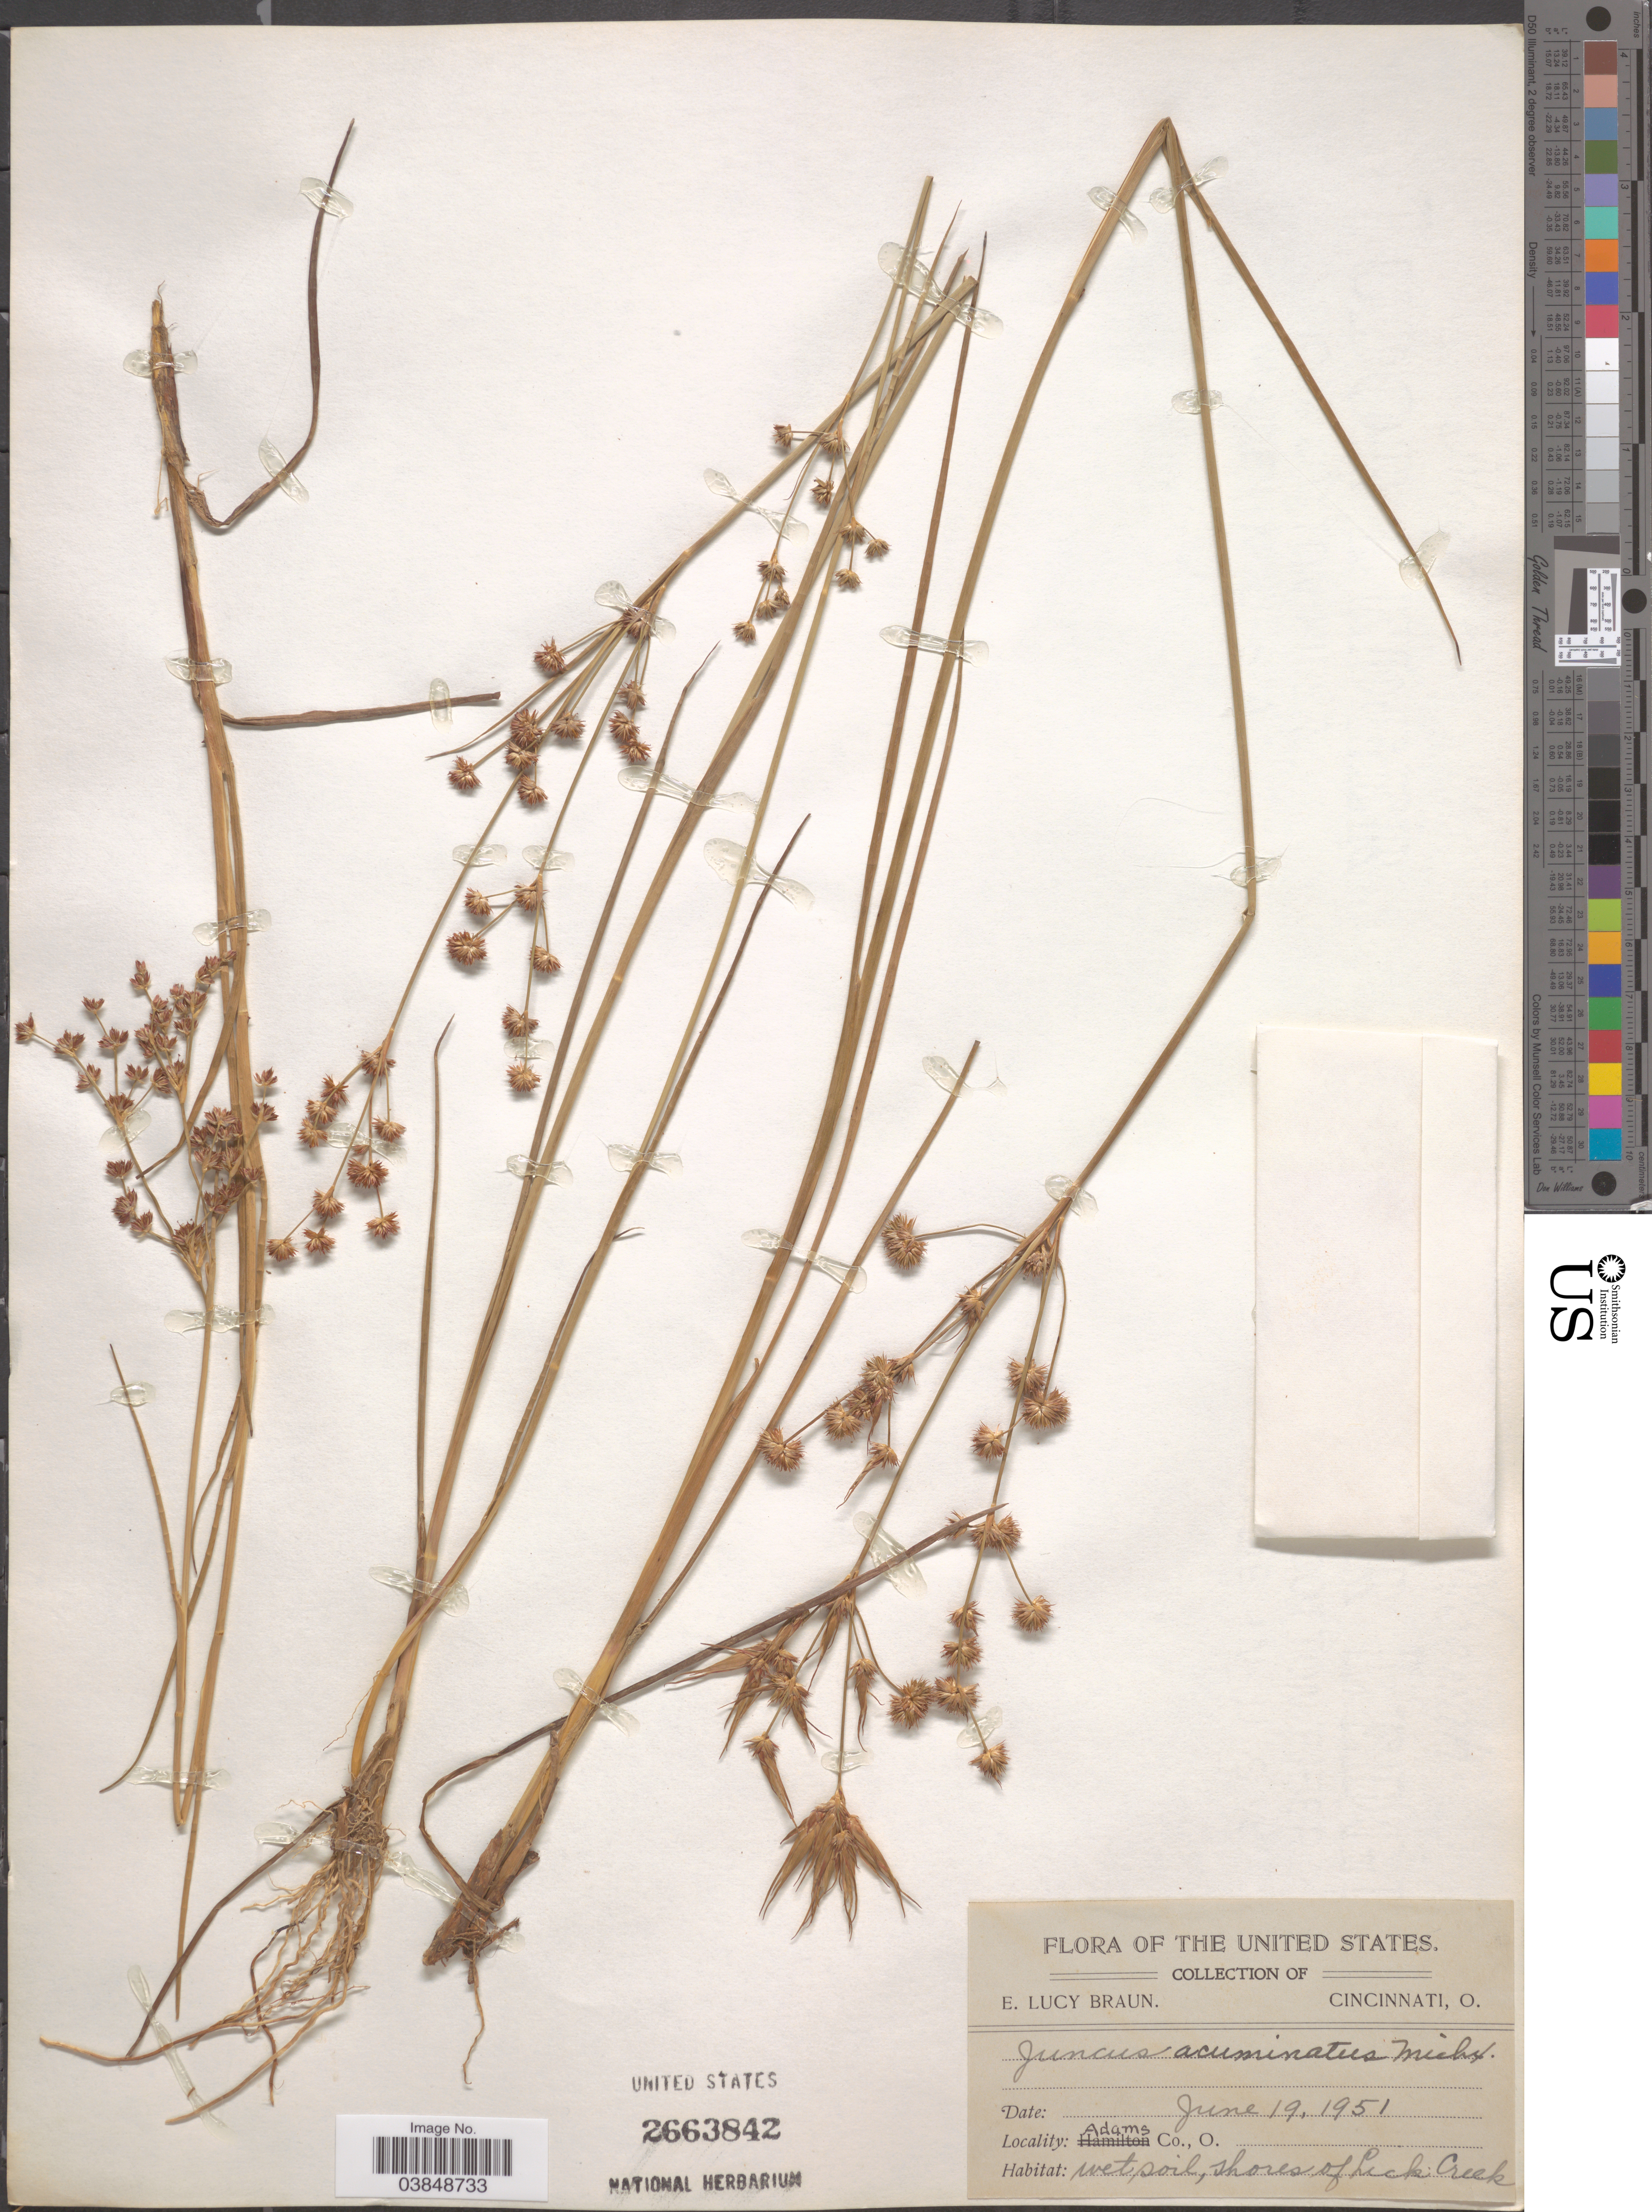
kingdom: Plantae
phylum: Tracheophyta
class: Liliopsida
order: Poales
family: Juncaceae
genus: Juncus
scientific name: Juncus acuminatus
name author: Michx.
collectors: E. L. Braun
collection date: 1951-06-19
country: United States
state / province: Ohio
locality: Adams Co. Wet soil, shores of Lick Creek.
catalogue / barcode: US 2663842